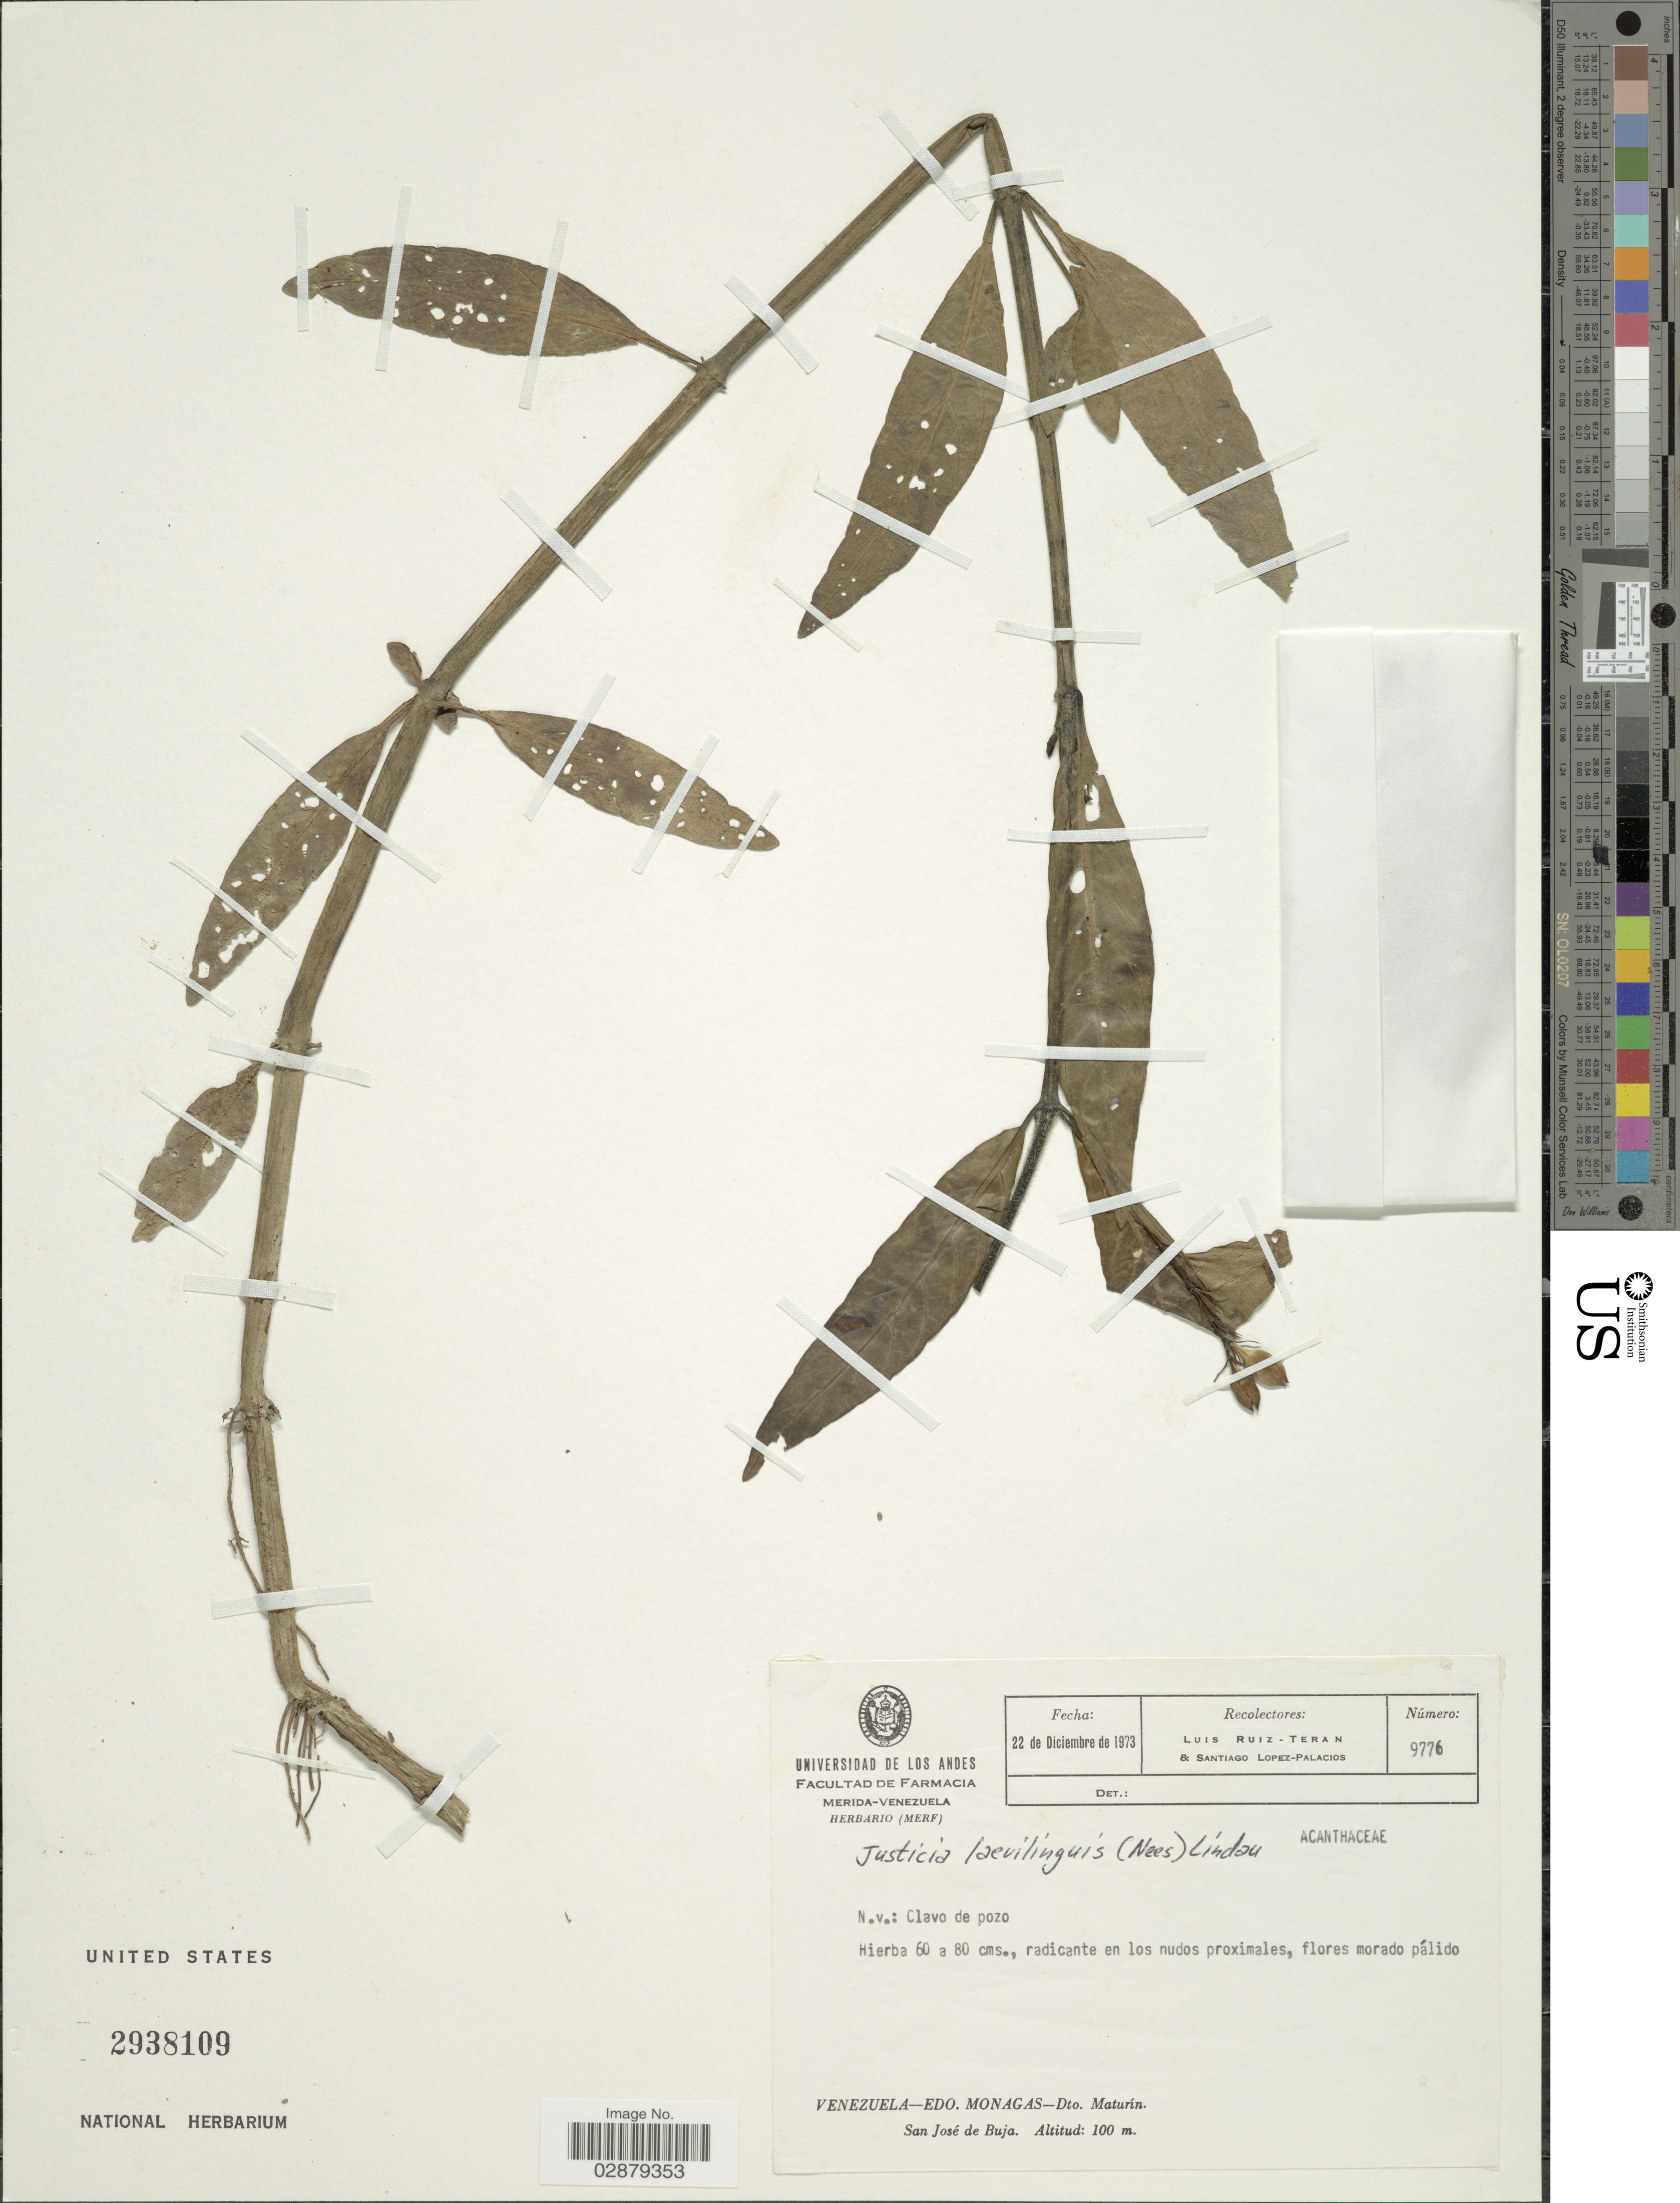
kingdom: Plantae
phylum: Tracheophyta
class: Magnoliopsida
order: Lamiales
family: Acanthaceae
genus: Justicia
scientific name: Justicia laevilinguis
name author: (Nees) Lindau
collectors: L. E. Ruíz-Terán & S. López-Palacios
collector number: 9776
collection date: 1973-12-22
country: Venezuela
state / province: Monagas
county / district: Maturin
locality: Edo. Monagas - Dto. Maturín. San José de Buja.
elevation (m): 100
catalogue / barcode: US 2938109